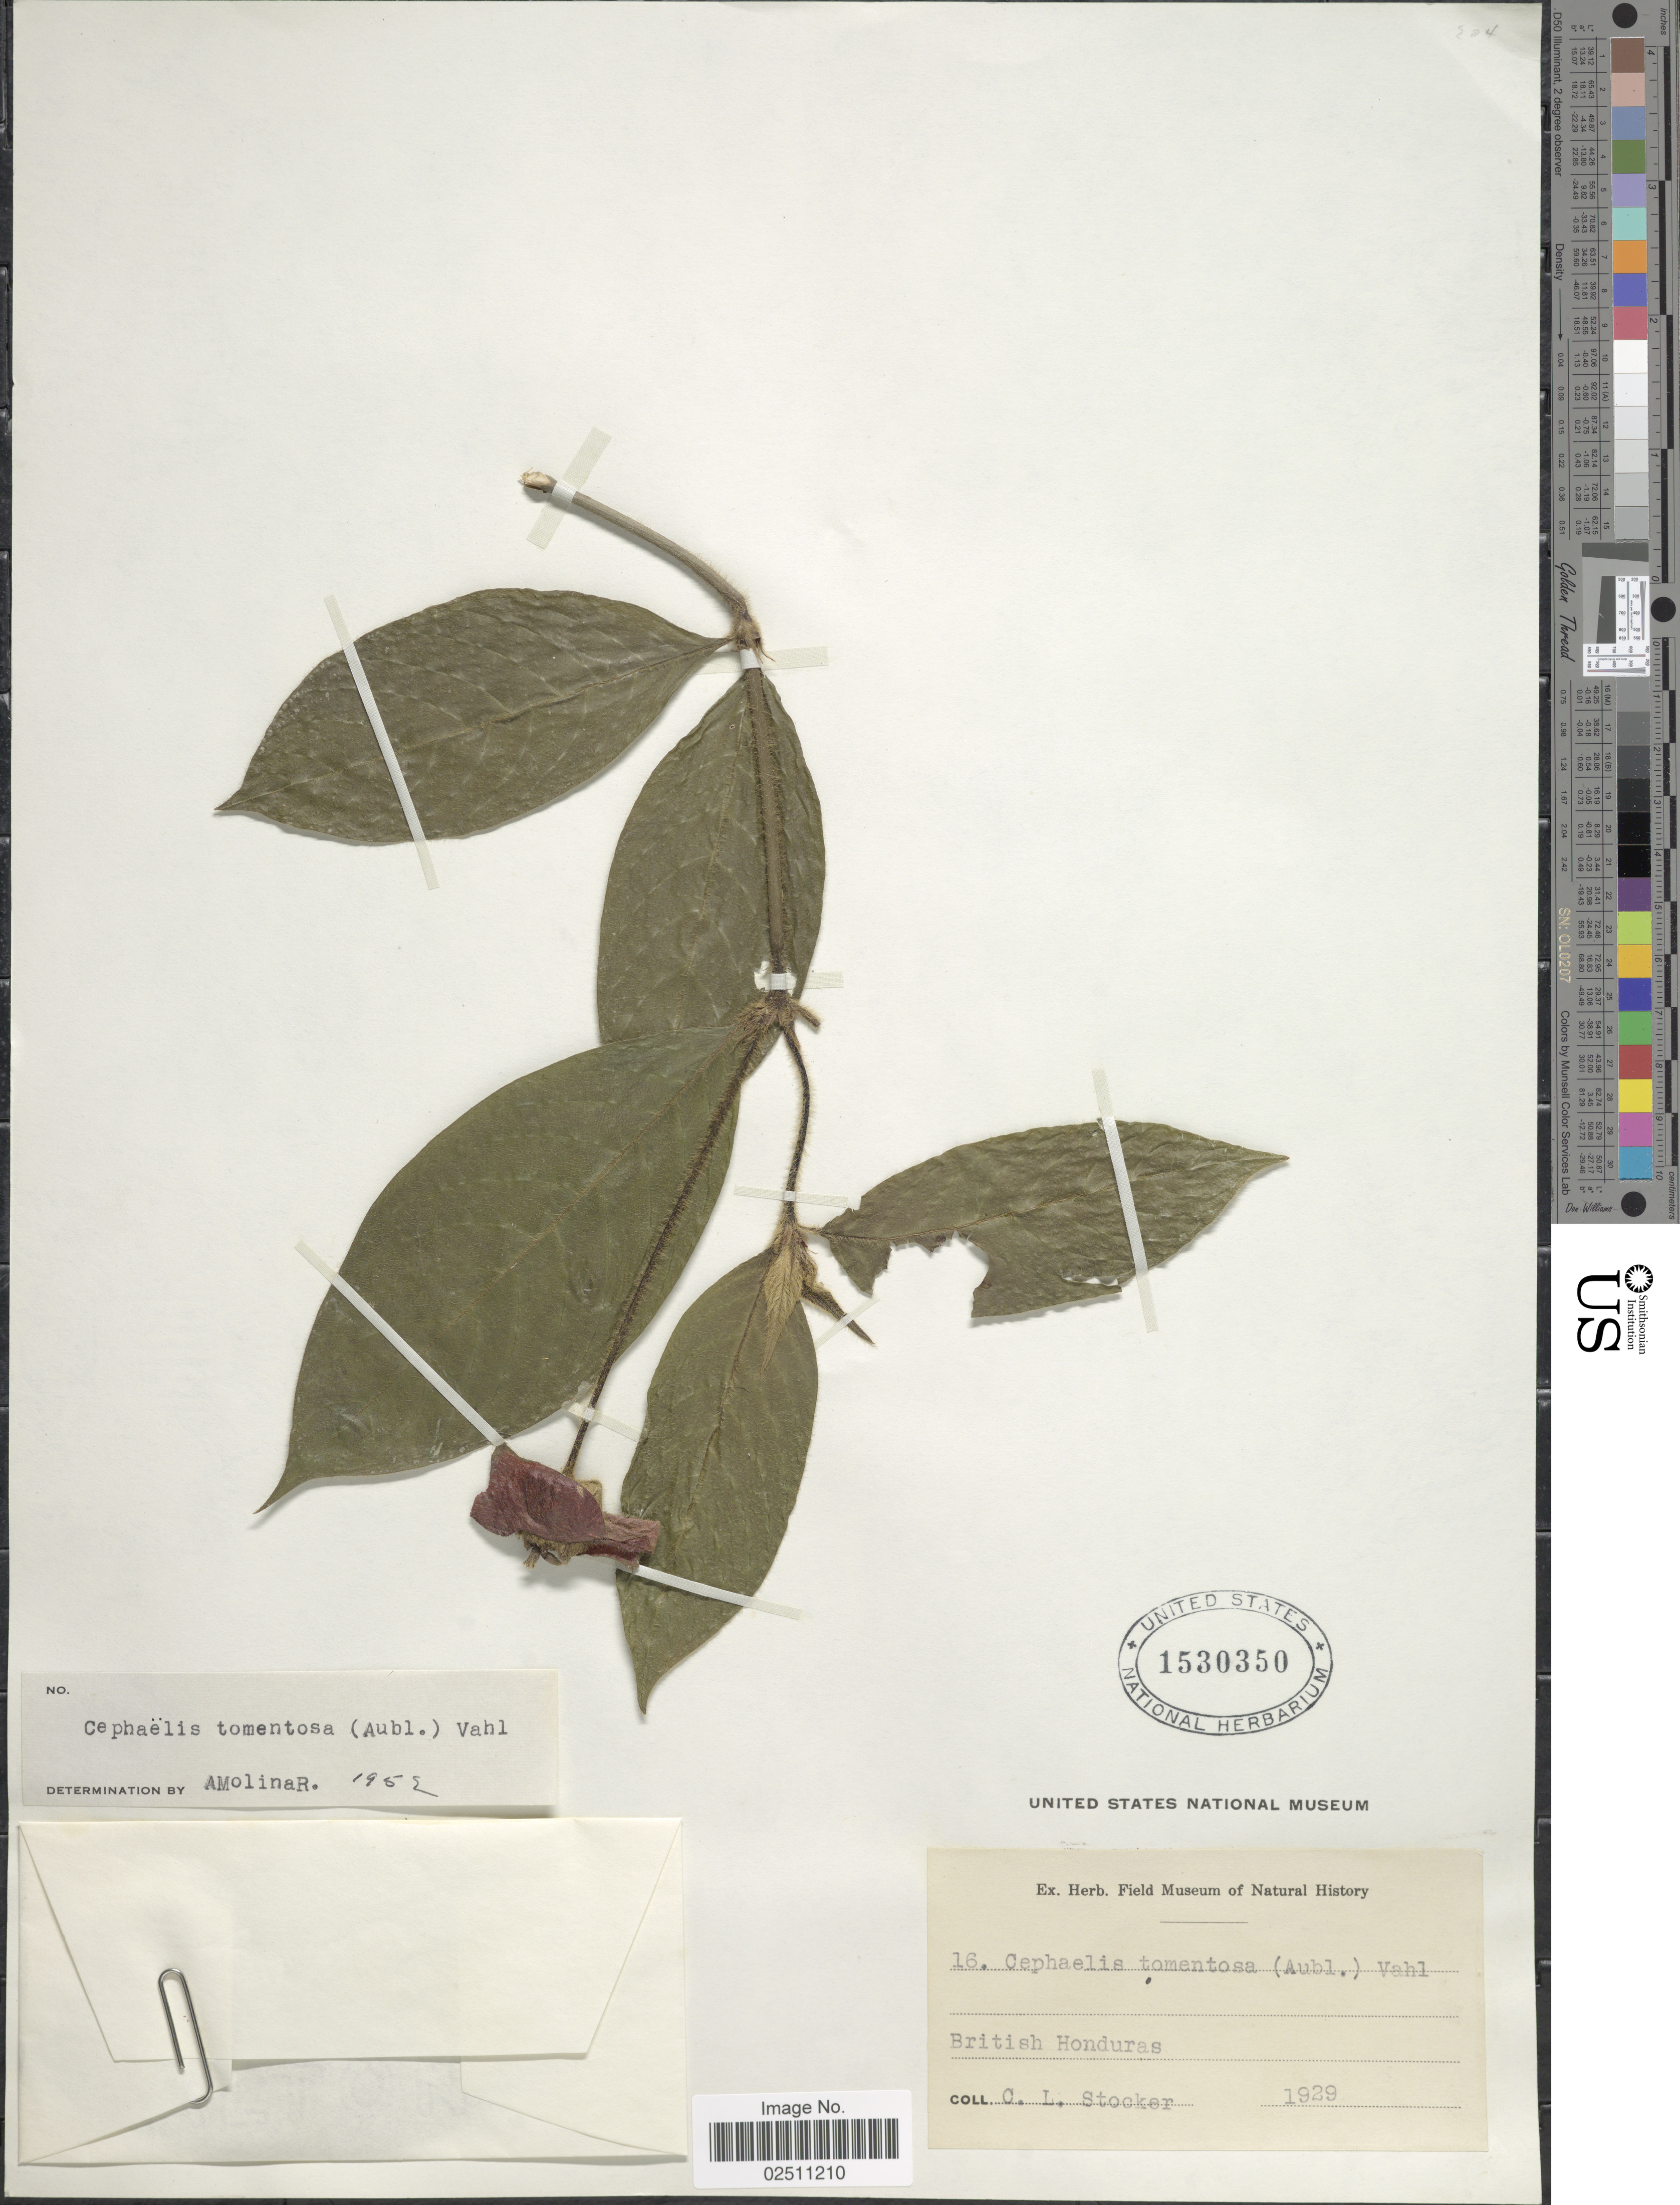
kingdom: Plantae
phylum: Tracheophyta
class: Magnoliopsida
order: Gentianales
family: Rubiaceae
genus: Psychotria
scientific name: Psychotria poeppigiana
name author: Müll. Arg.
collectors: C. Stocker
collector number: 16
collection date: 1929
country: Belize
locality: British Honduras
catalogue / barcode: US 1530350